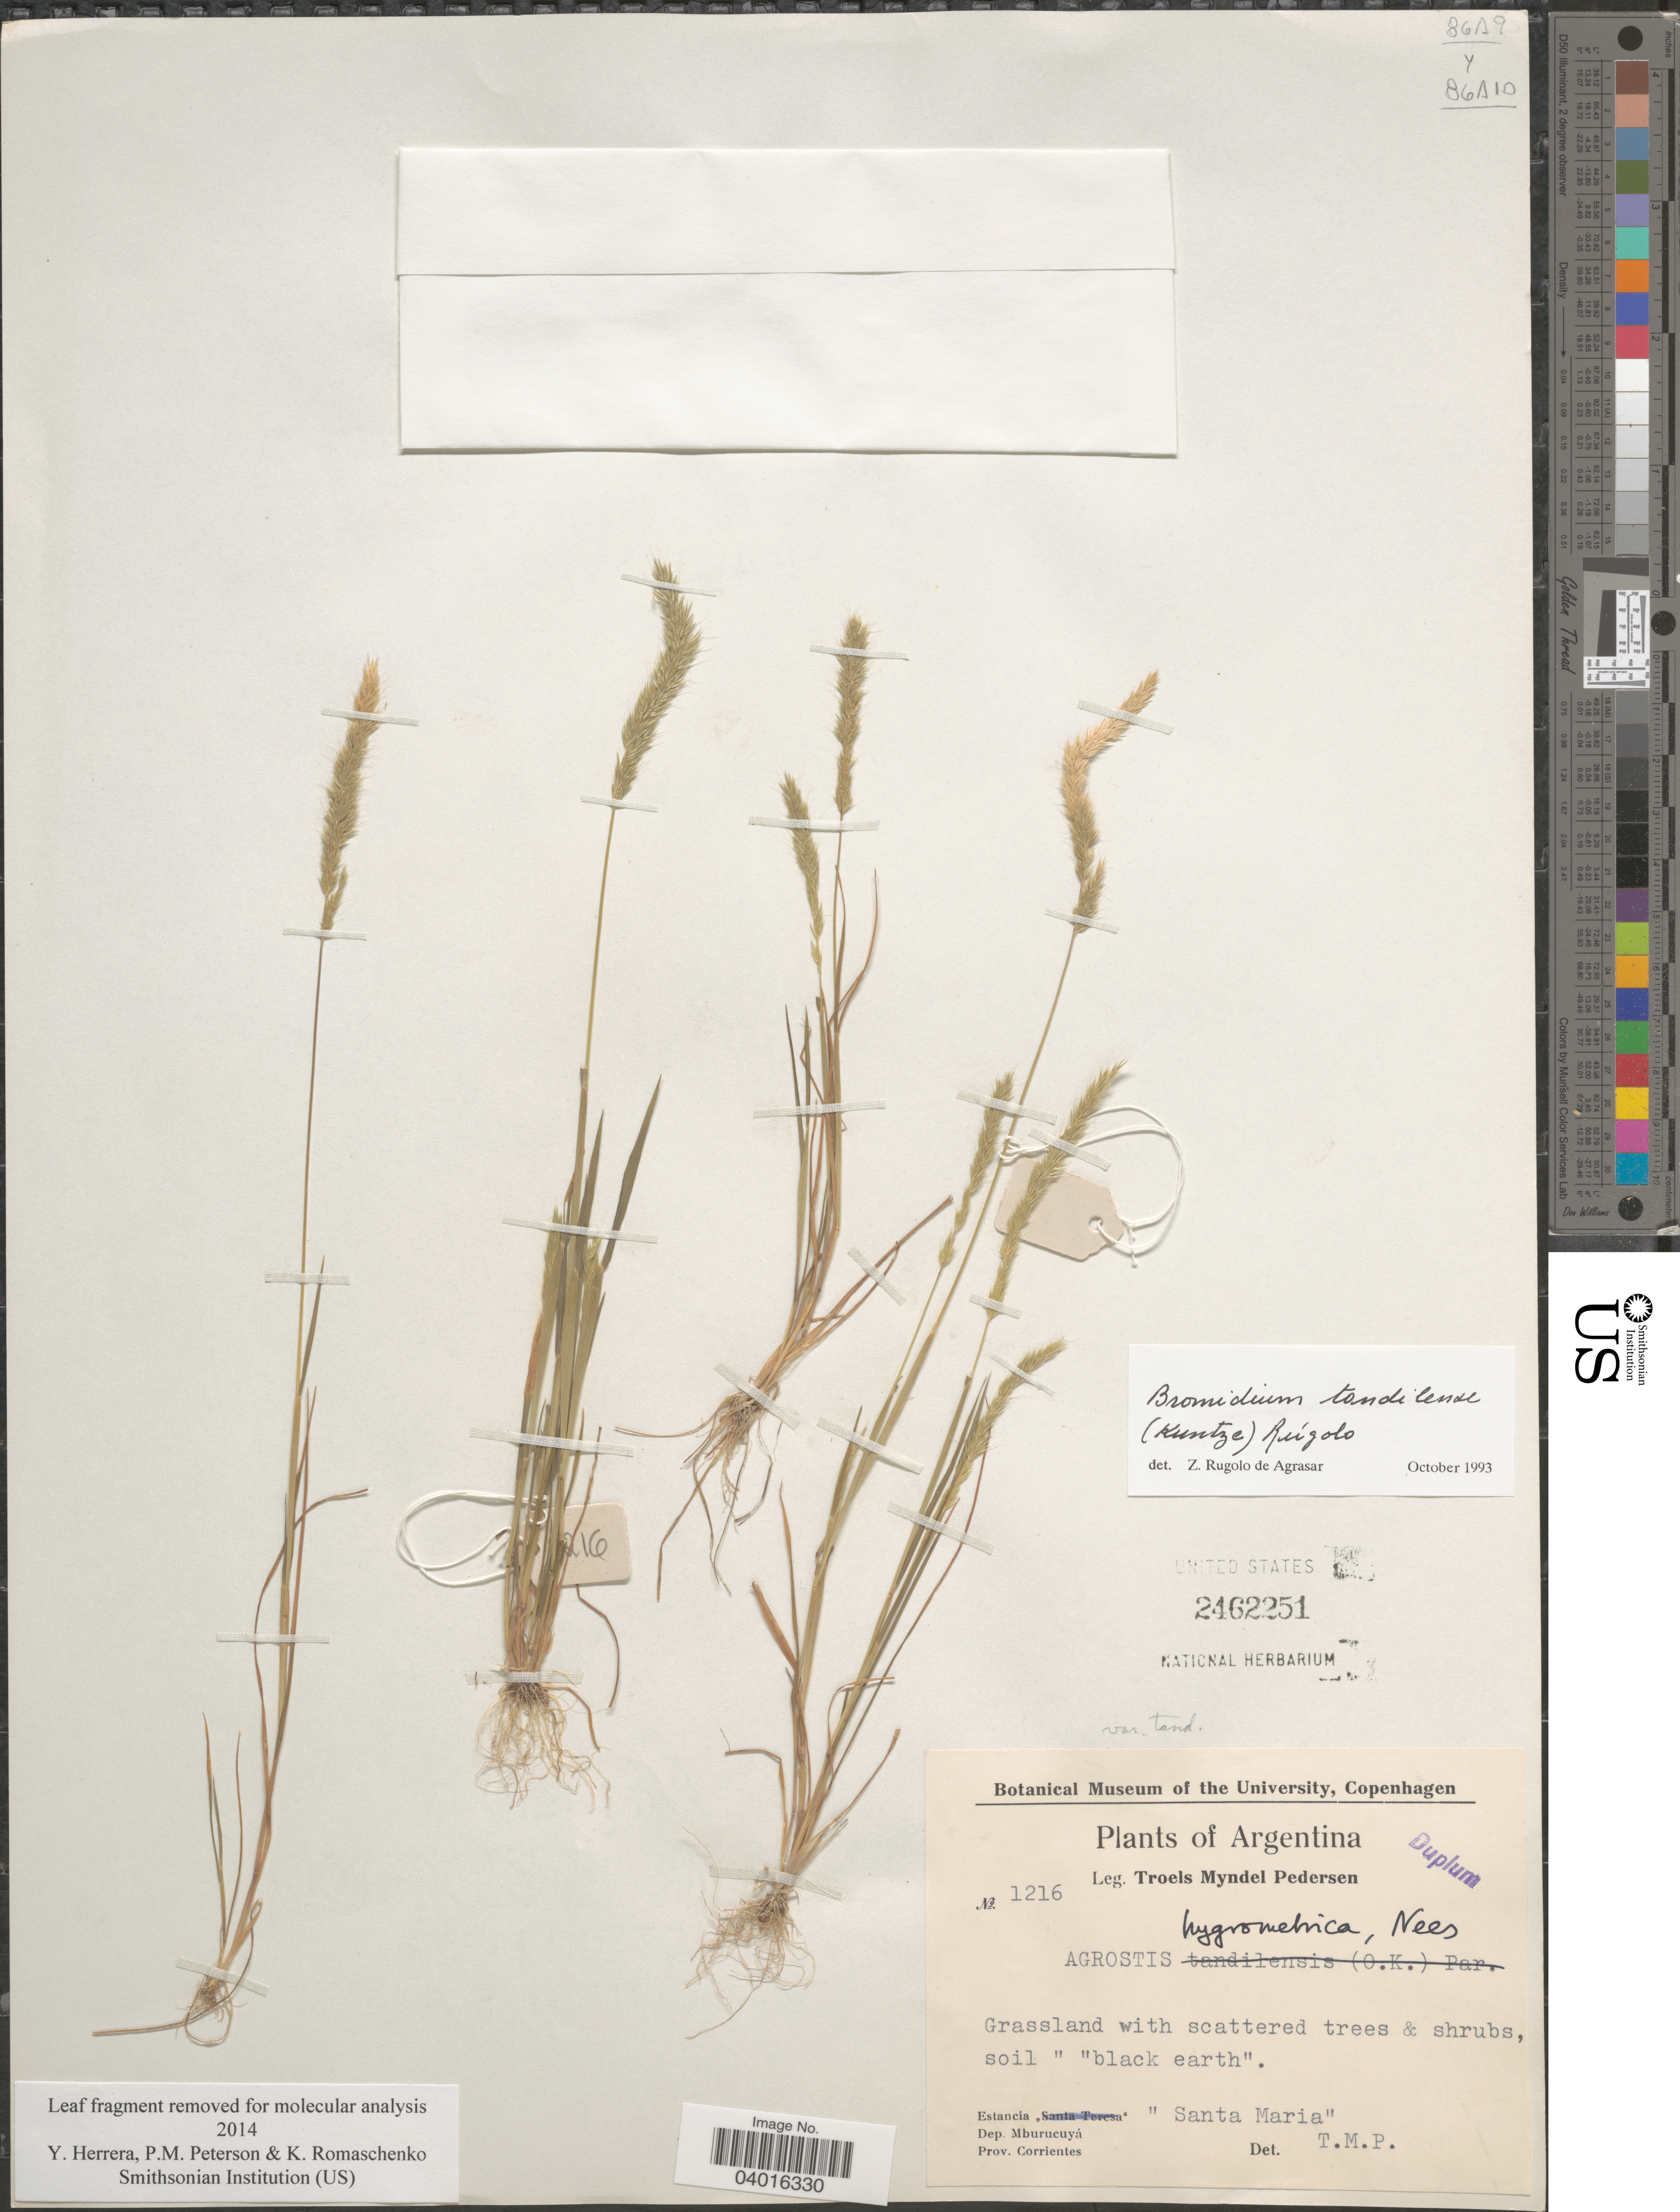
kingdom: Plantae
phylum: Tracheophyta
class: Liliopsida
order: Poales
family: Poaceae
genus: Bromidium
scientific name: Bromidium tandilense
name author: (Kuntze) Rúgolo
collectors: T. Pederson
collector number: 1216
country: Argentina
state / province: Corrientes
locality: Estancia "Santa Maria". Dep. Mburucuyá.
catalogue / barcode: US 2462251